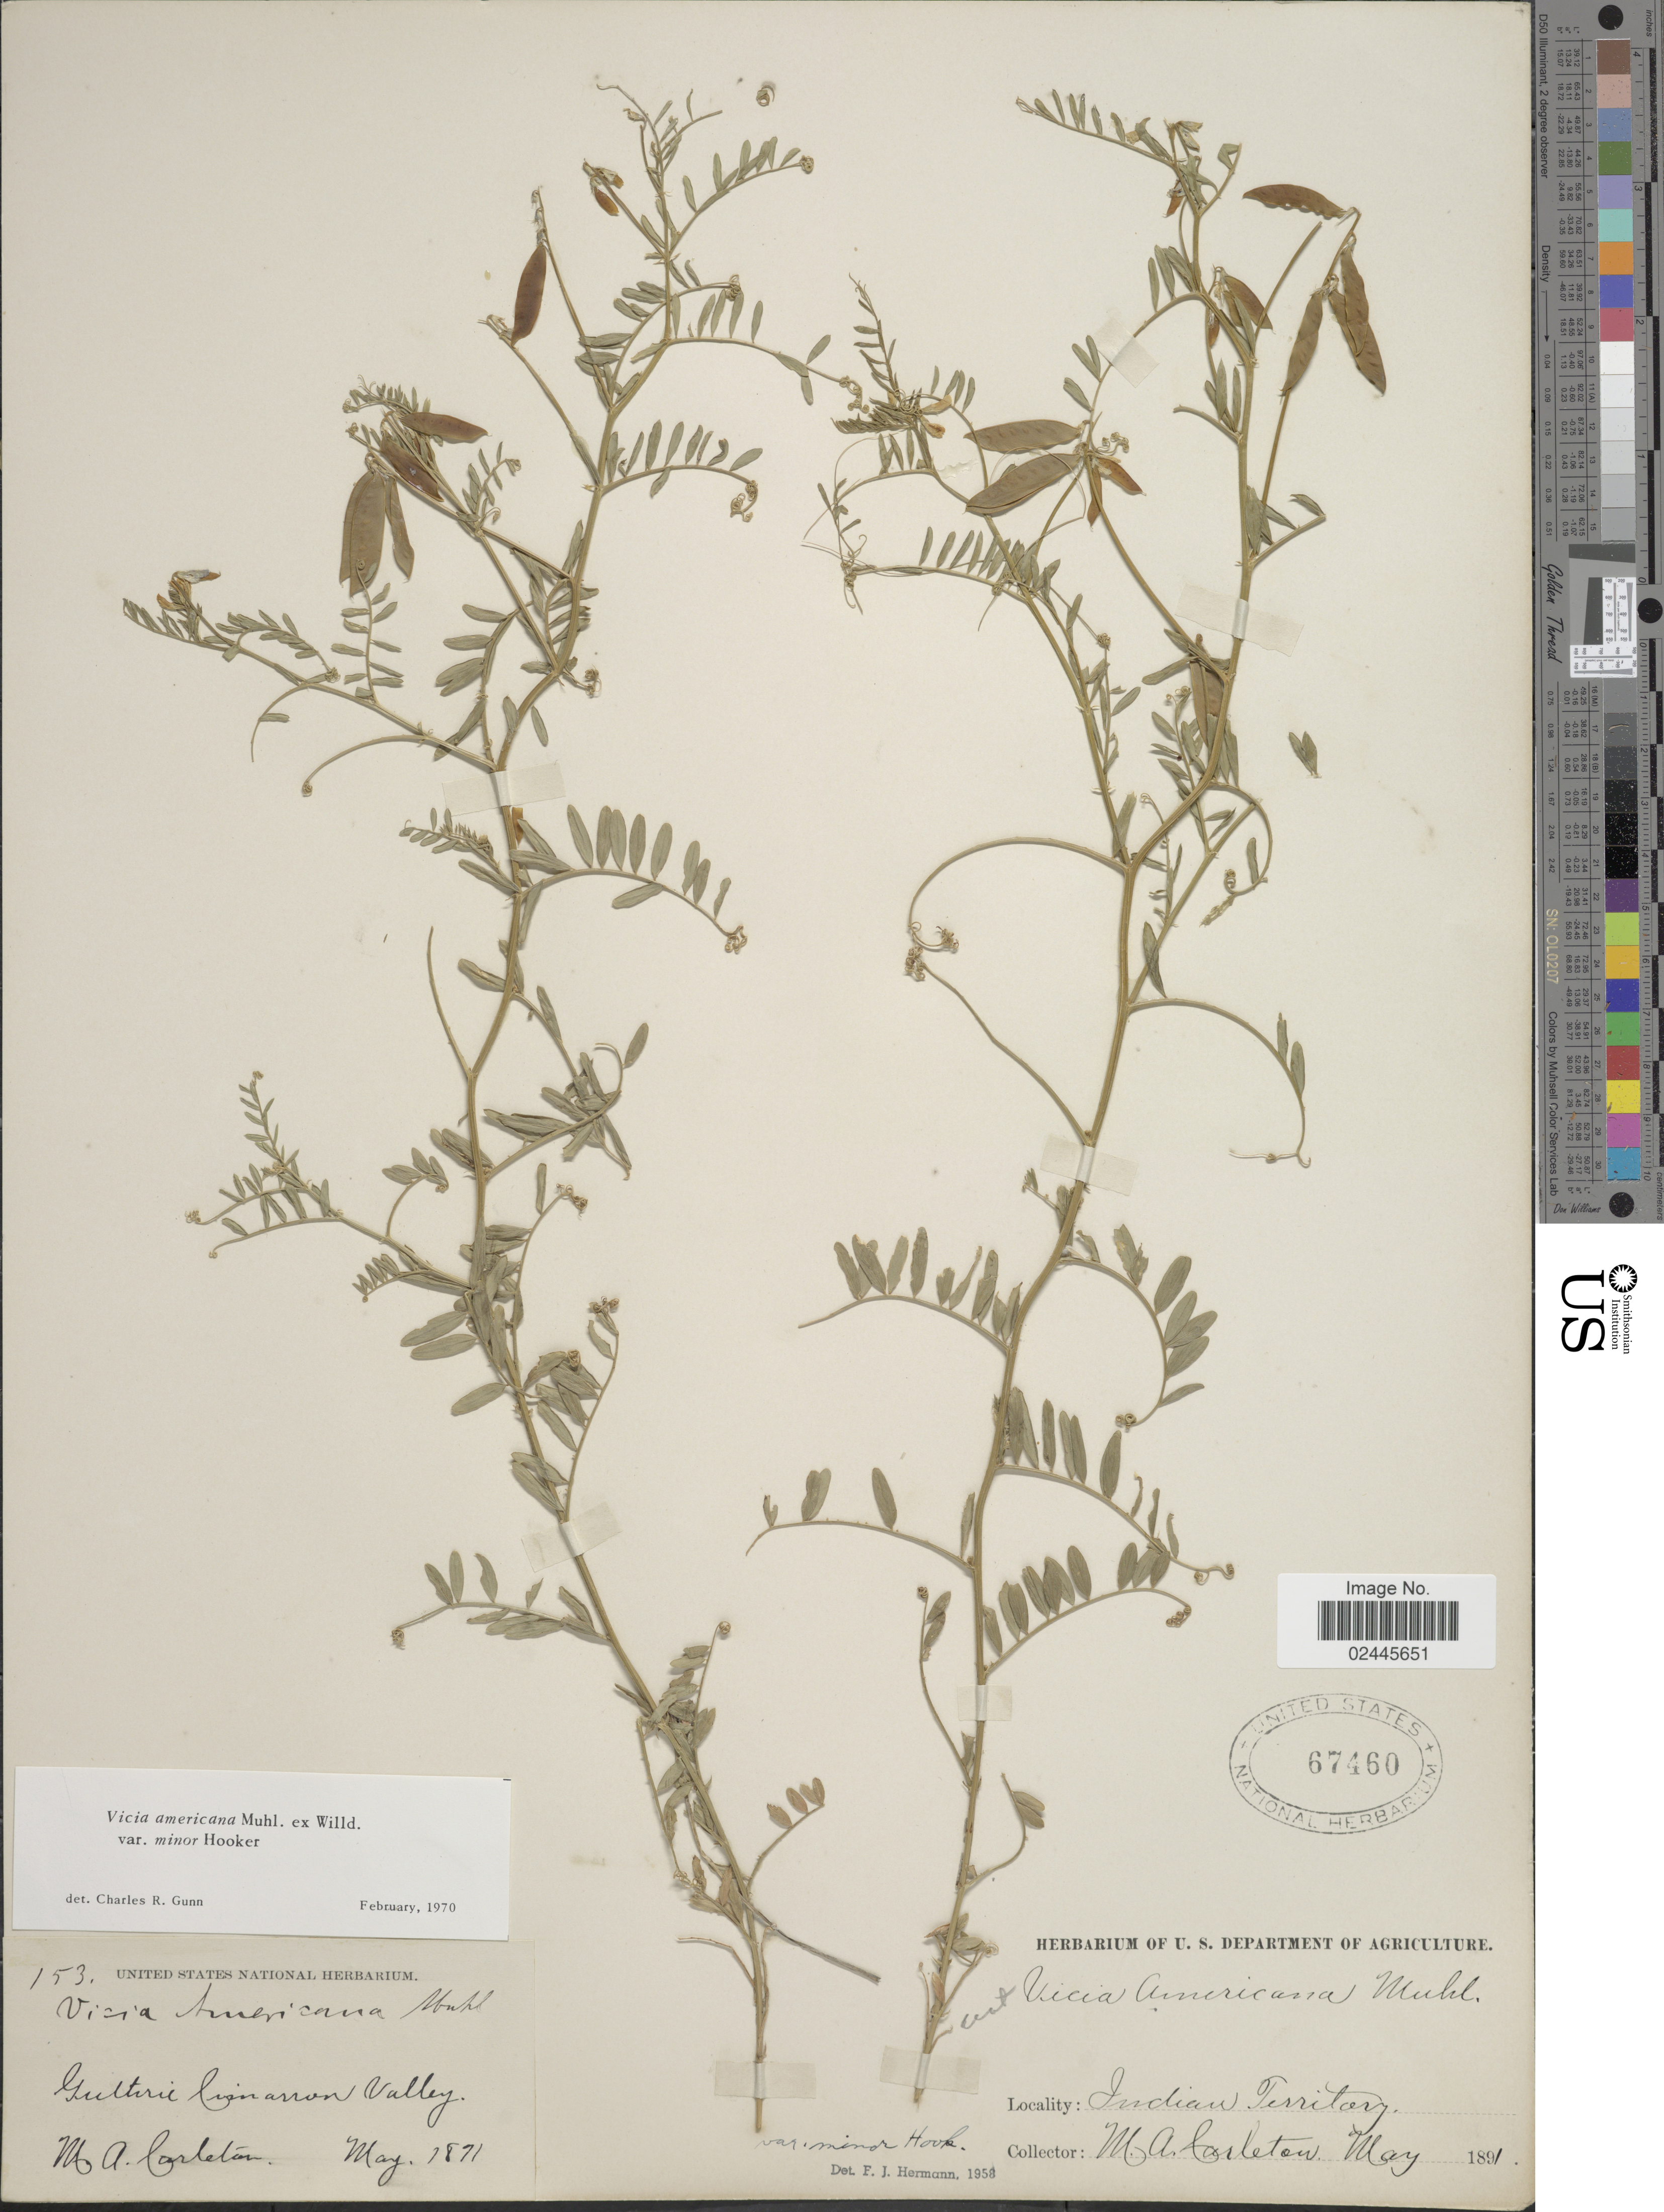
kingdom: Plantae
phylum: Tracheophyta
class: Magnoliopsida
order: Fabales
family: Fabaceae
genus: Vicia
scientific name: Vicia americana var. minor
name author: Hook.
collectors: M. A. Carleton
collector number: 153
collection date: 1871-05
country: United States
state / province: Oklahoma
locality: Indian Territory, Guthrie Cimarron Valley.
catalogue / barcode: US 67460